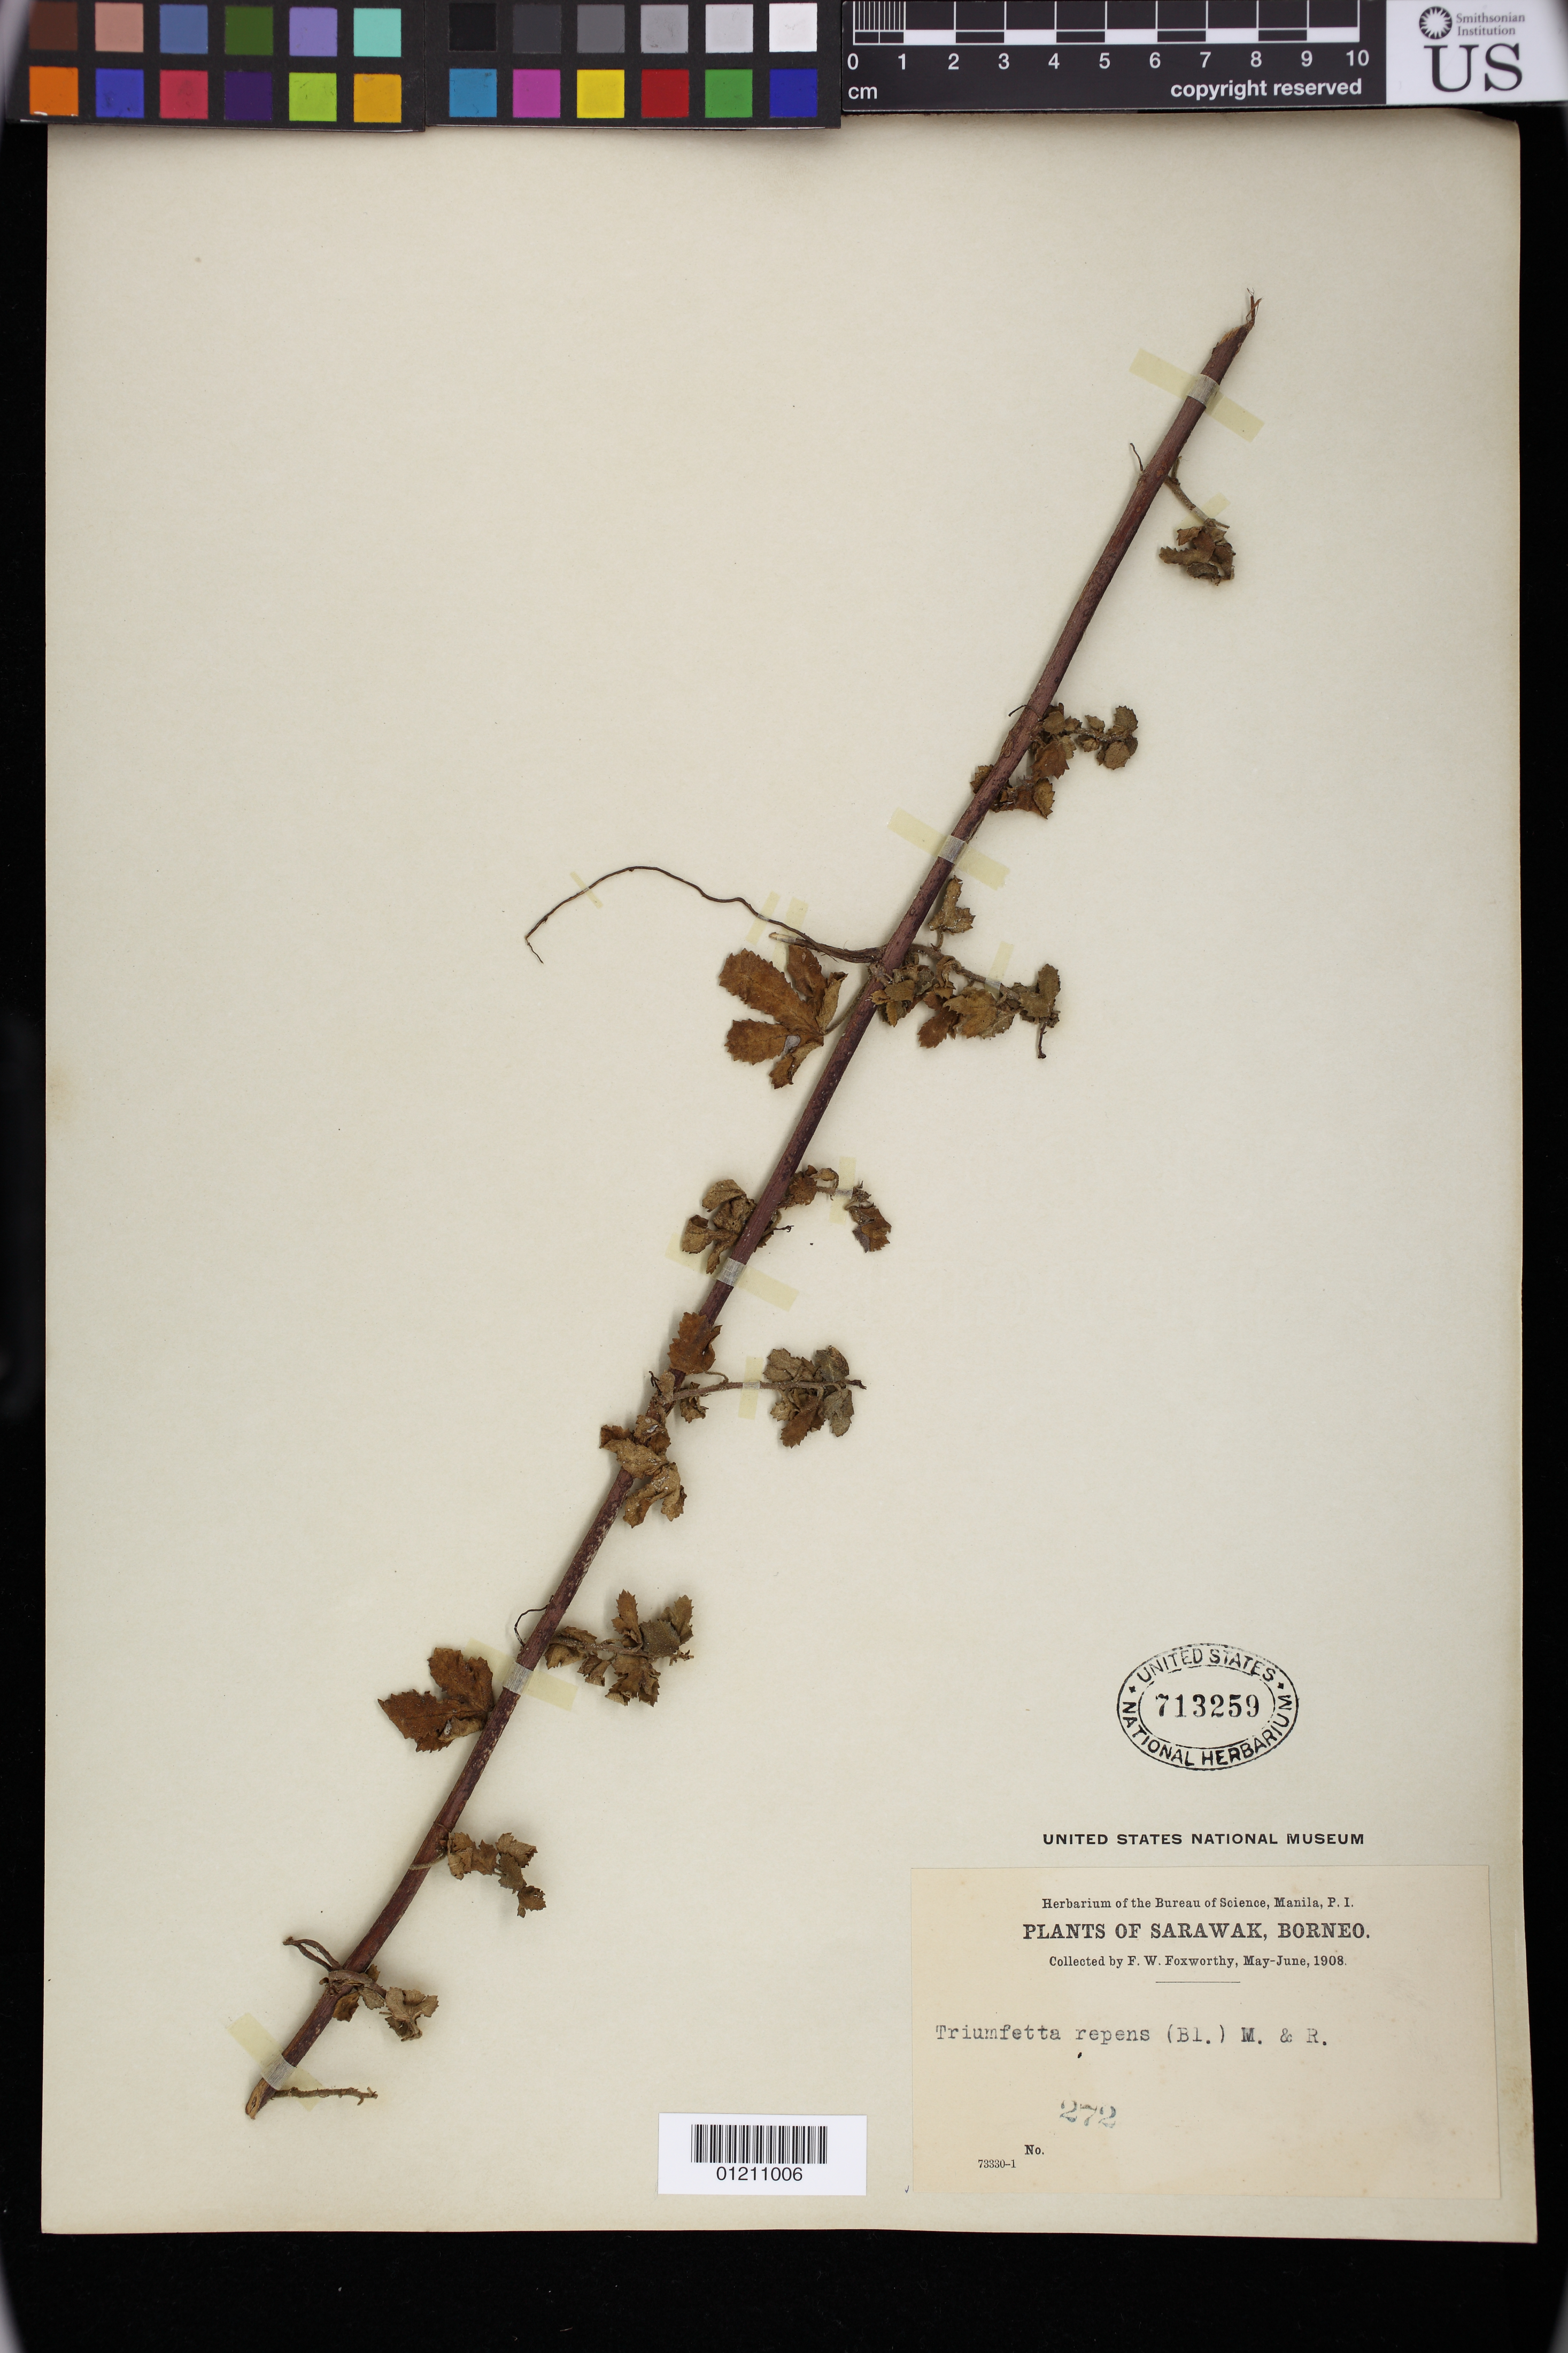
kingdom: Plantae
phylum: Tracheophyta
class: Magnoliopsida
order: Malvales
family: Malvaceae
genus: Triumfetta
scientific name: Triumfetta repens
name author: (Blume) Merr. & Rolfe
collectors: F. W. Foxworthy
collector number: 272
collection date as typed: May 1908 to -- Jun 1908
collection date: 1908-05/1908-06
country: Malaysia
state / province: Sarawak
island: Borneo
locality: Sarawak, Borneo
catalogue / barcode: US 713259